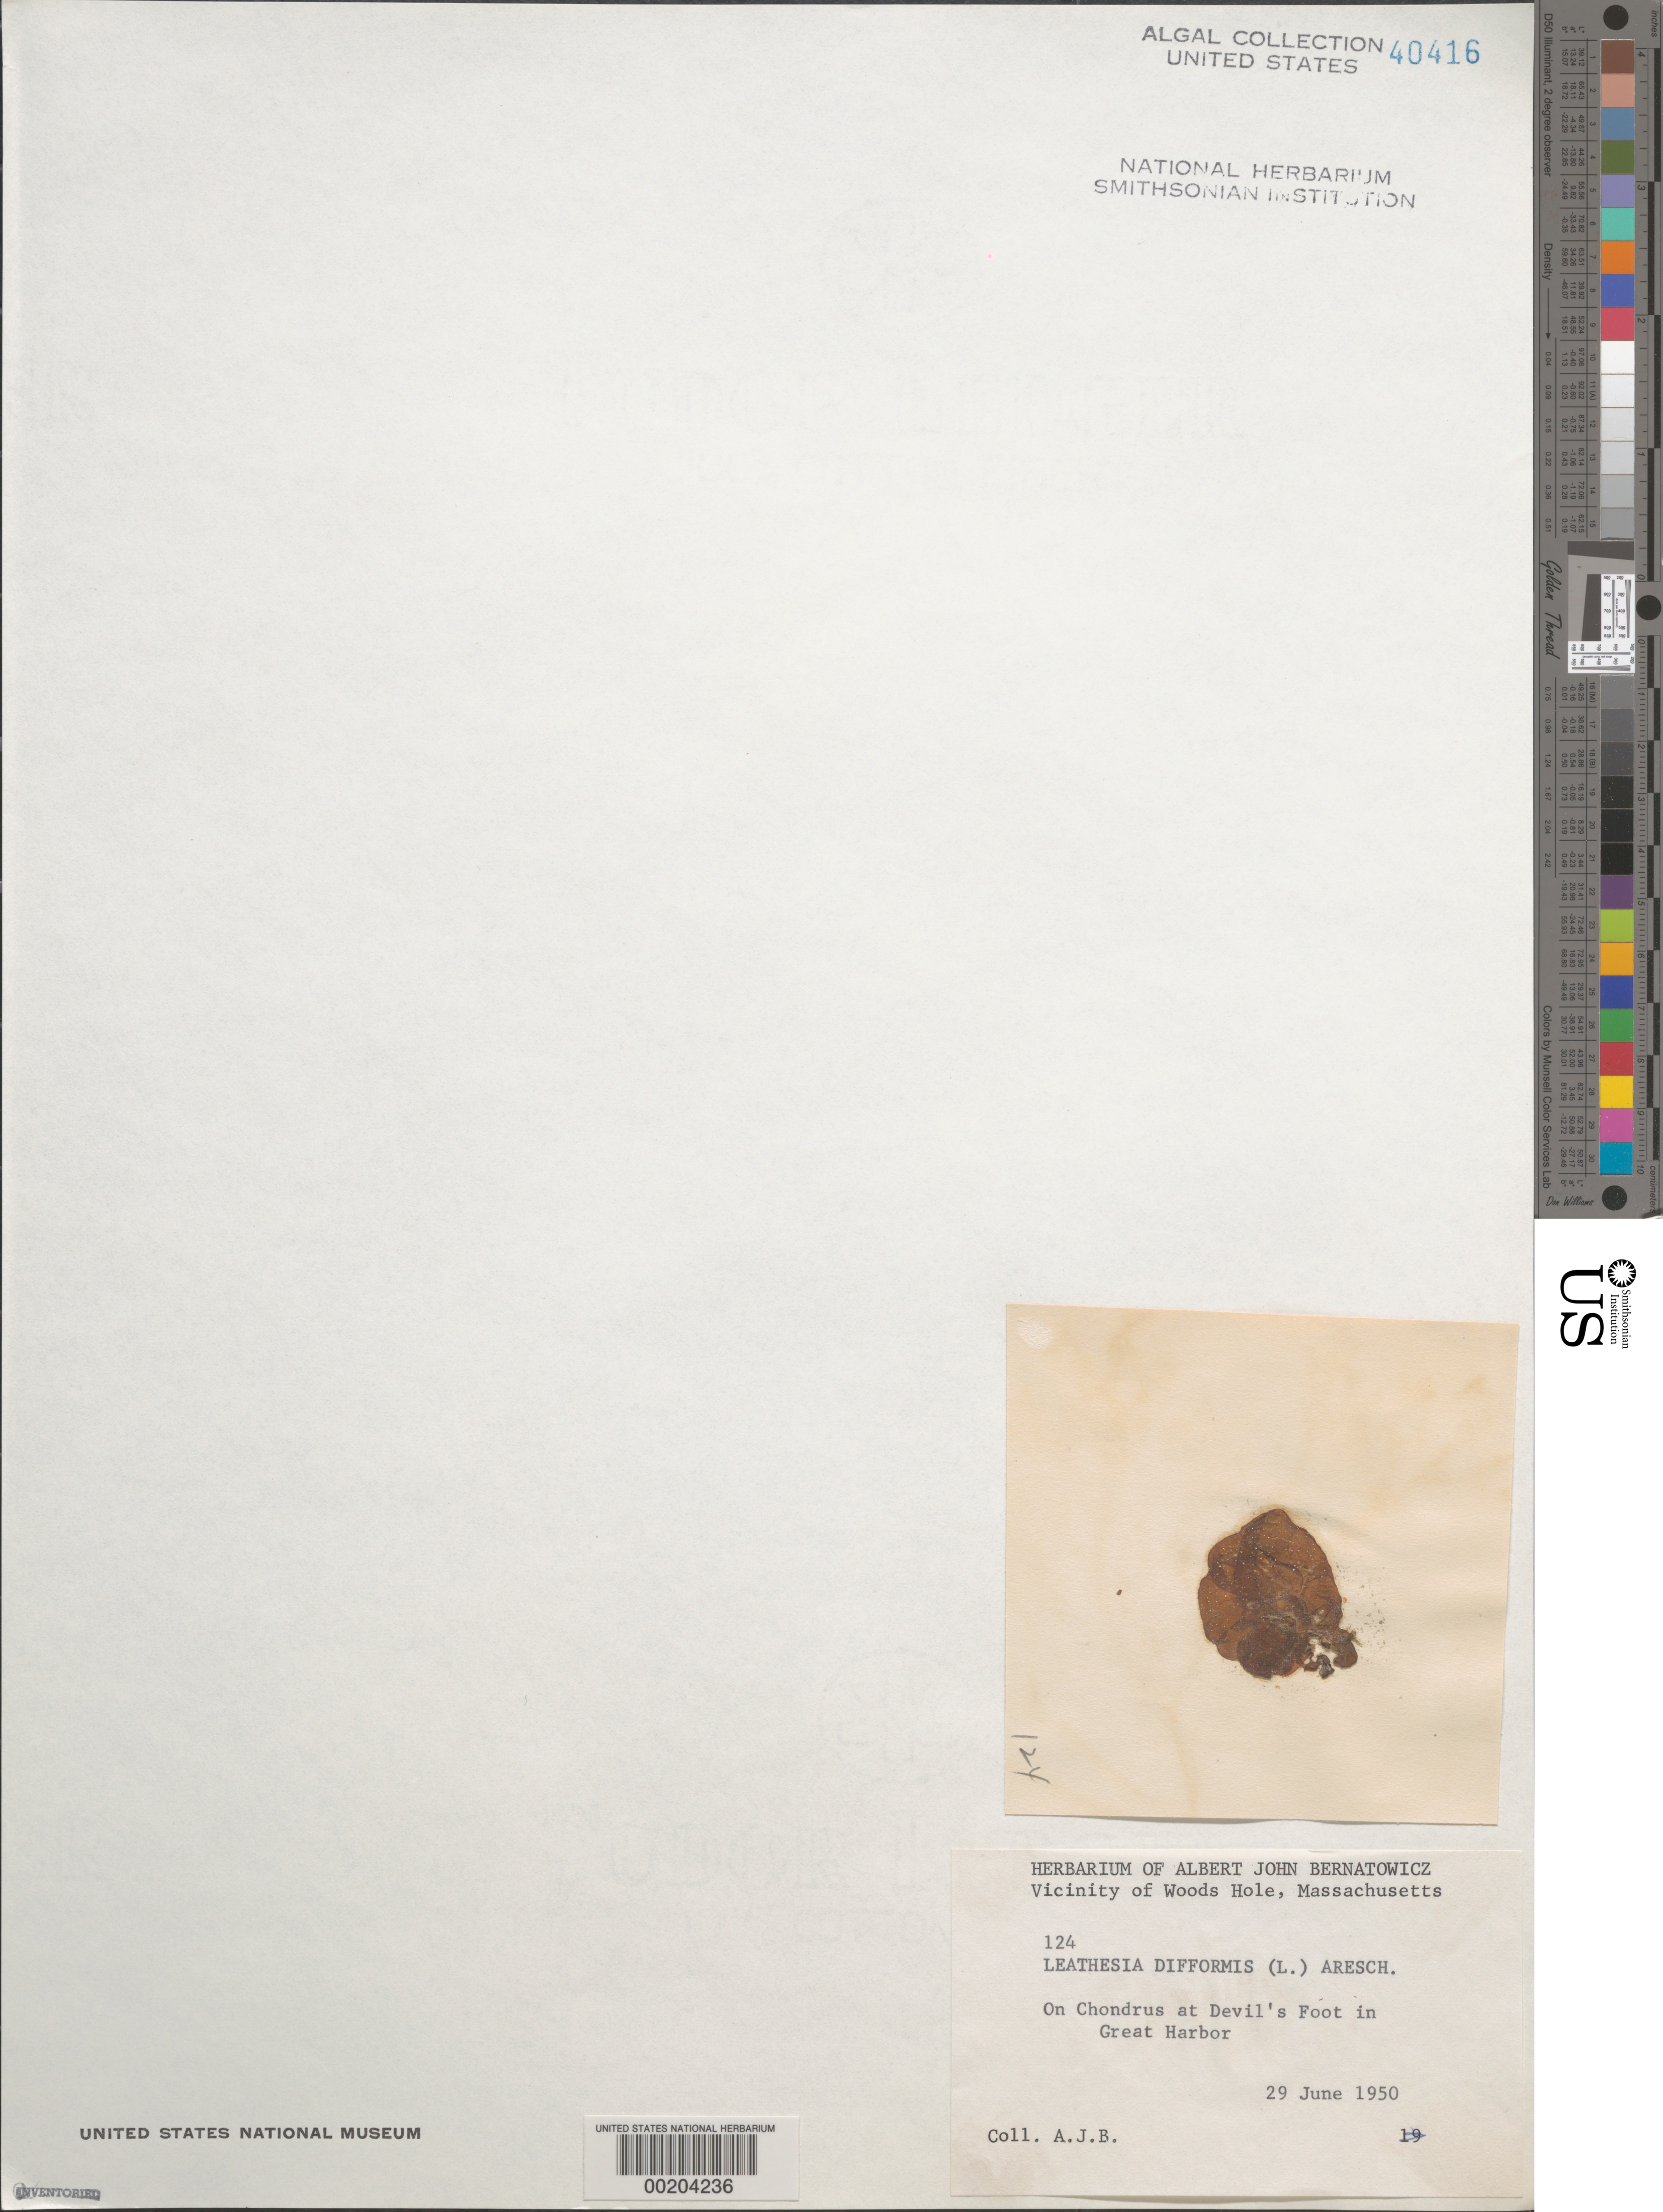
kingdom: Chromista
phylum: Ochrophyta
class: Phaeophyceae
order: Ectocarpales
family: Chordariaceae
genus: Leathesia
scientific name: Leathesia difformis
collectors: A. Bernatowicz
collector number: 124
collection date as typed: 29 Jun 1950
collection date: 1950-06-29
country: United States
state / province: Massachusetts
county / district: Barnstable County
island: Devil's Foot Island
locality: Woods Hole, Great Harbor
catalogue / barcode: US 40416